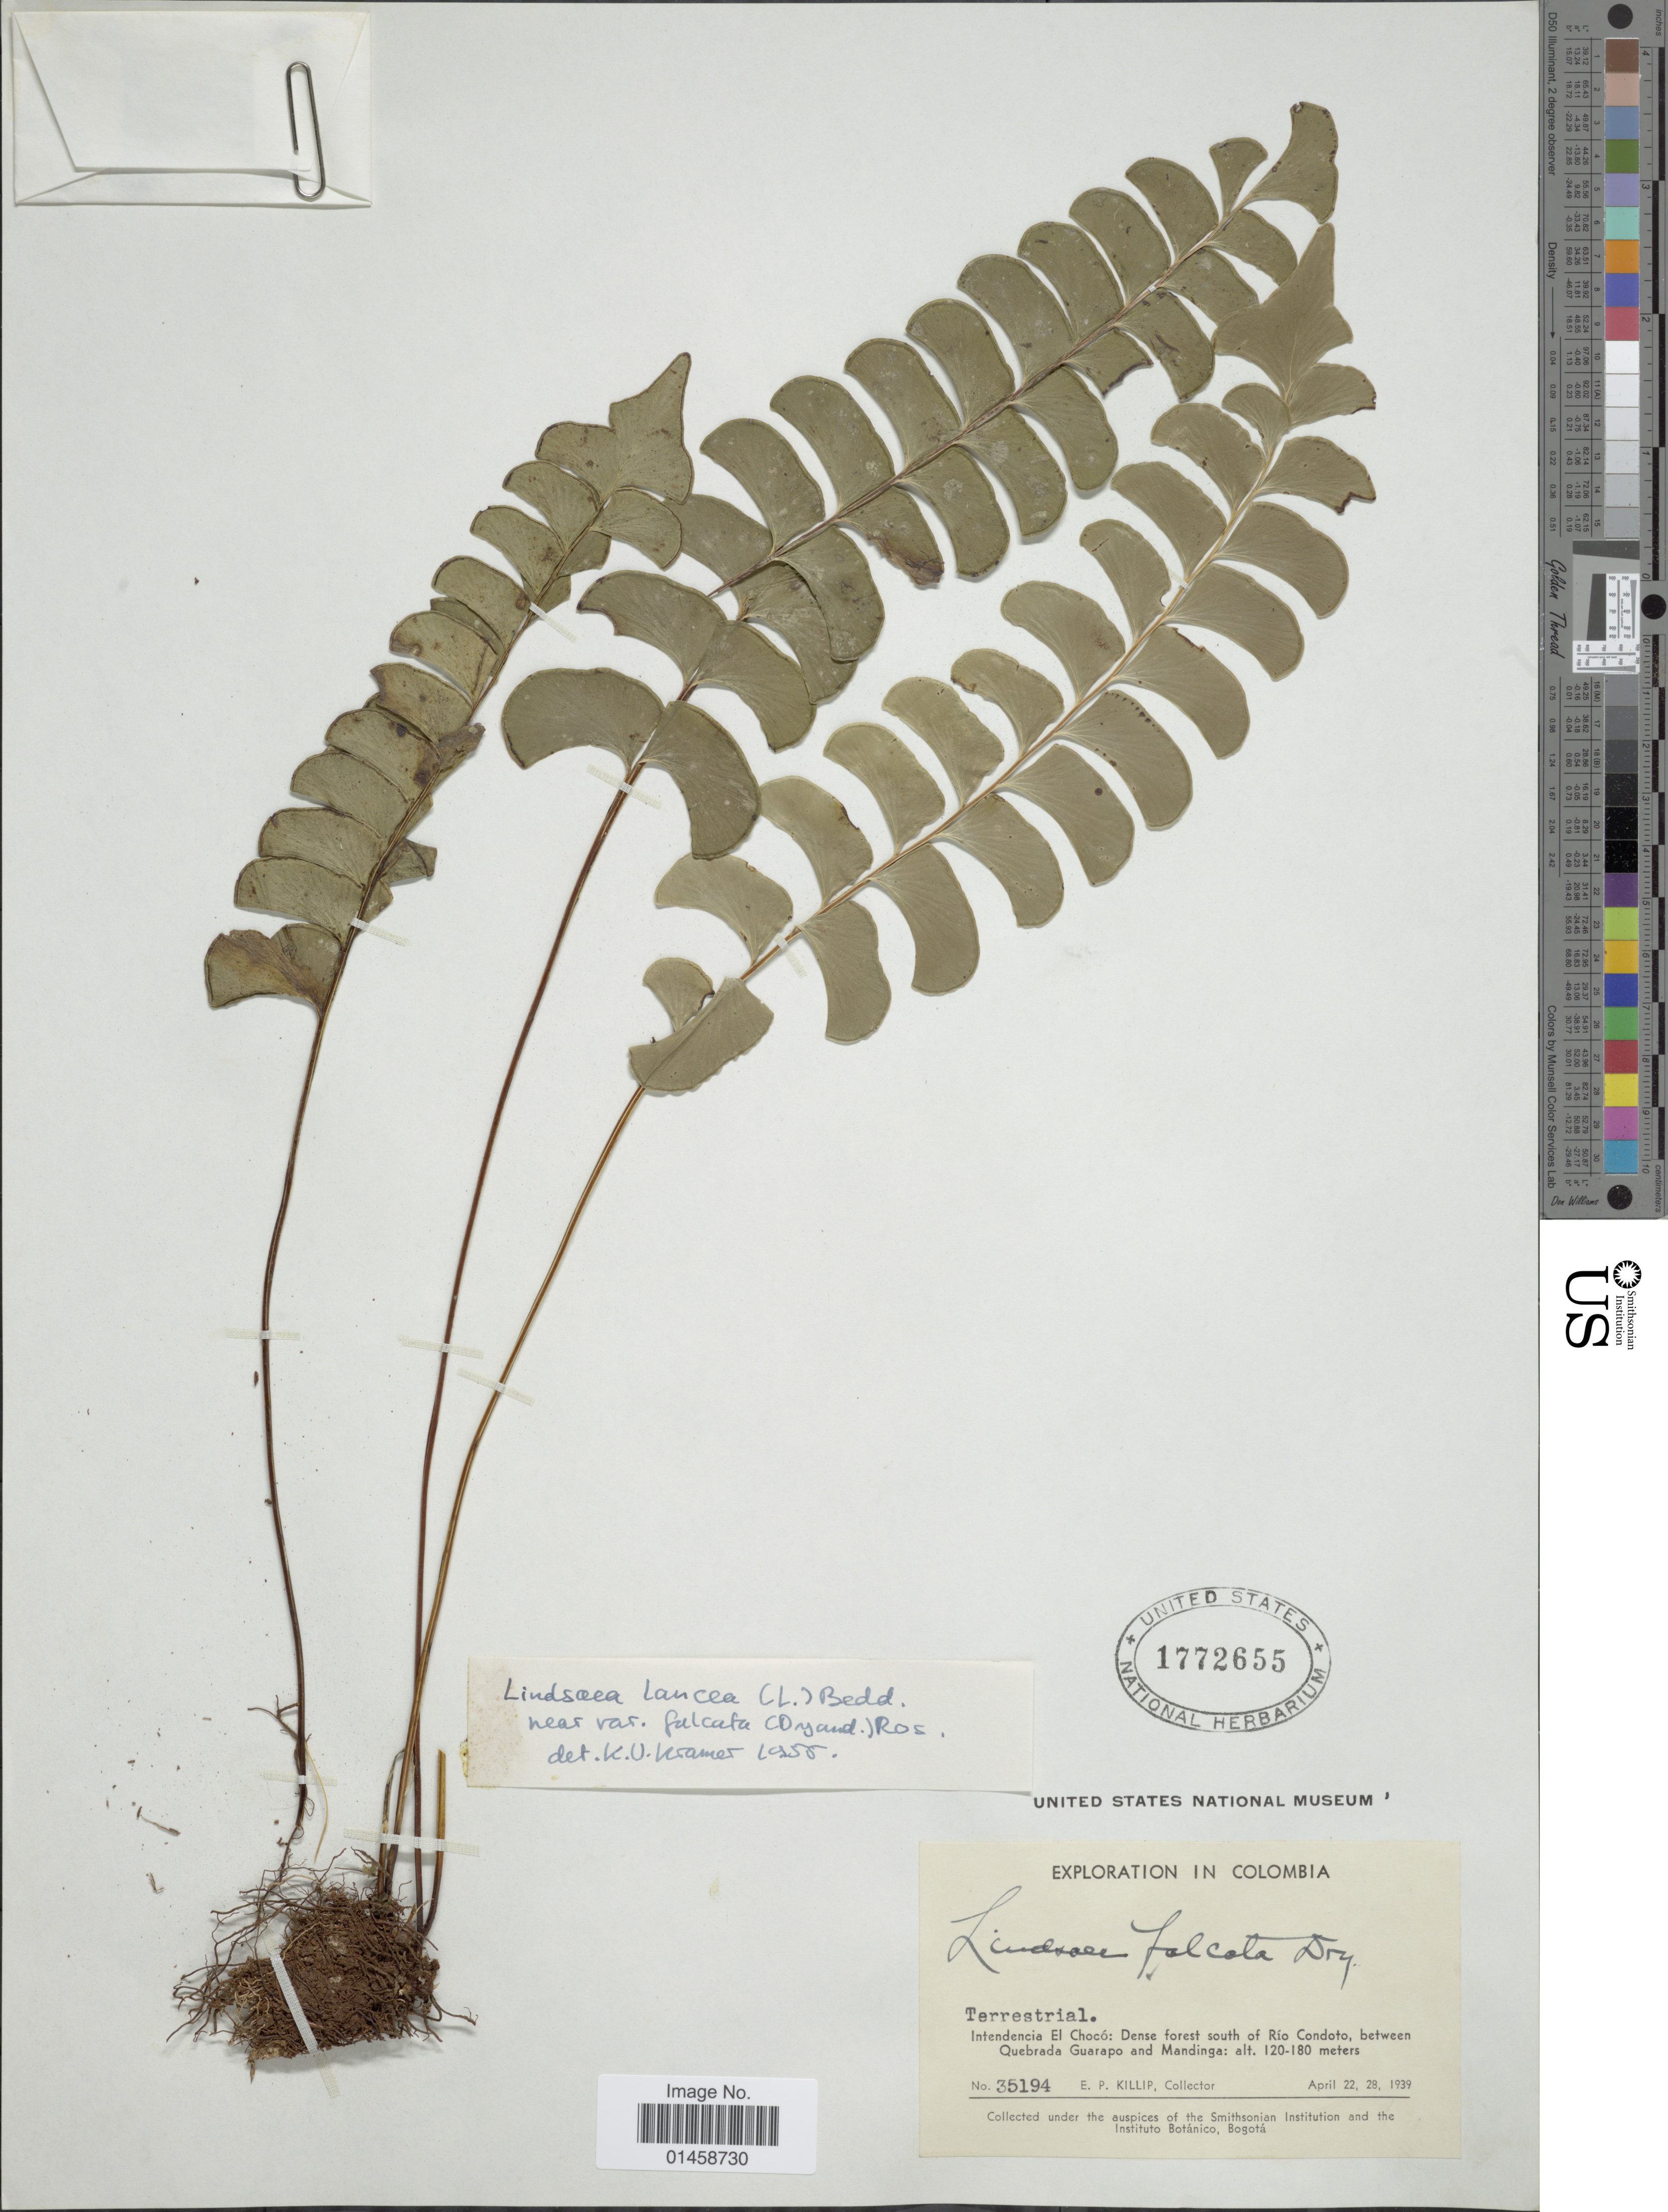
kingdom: Plantae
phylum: Tracheophyta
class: Polypodiopsida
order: Polypodiales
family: Lindsaeaceae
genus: Lindsaea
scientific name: Lindsaea lancea var. falcata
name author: (Dryand.) Rosenst.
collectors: E. P. Killip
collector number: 35194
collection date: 1939-04-22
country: Colombia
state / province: Chocó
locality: Intendencia El Chocó: Dense forest south of Río Condoto between Quebrada Duarapo and Mandinga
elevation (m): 120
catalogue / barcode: US 1772655